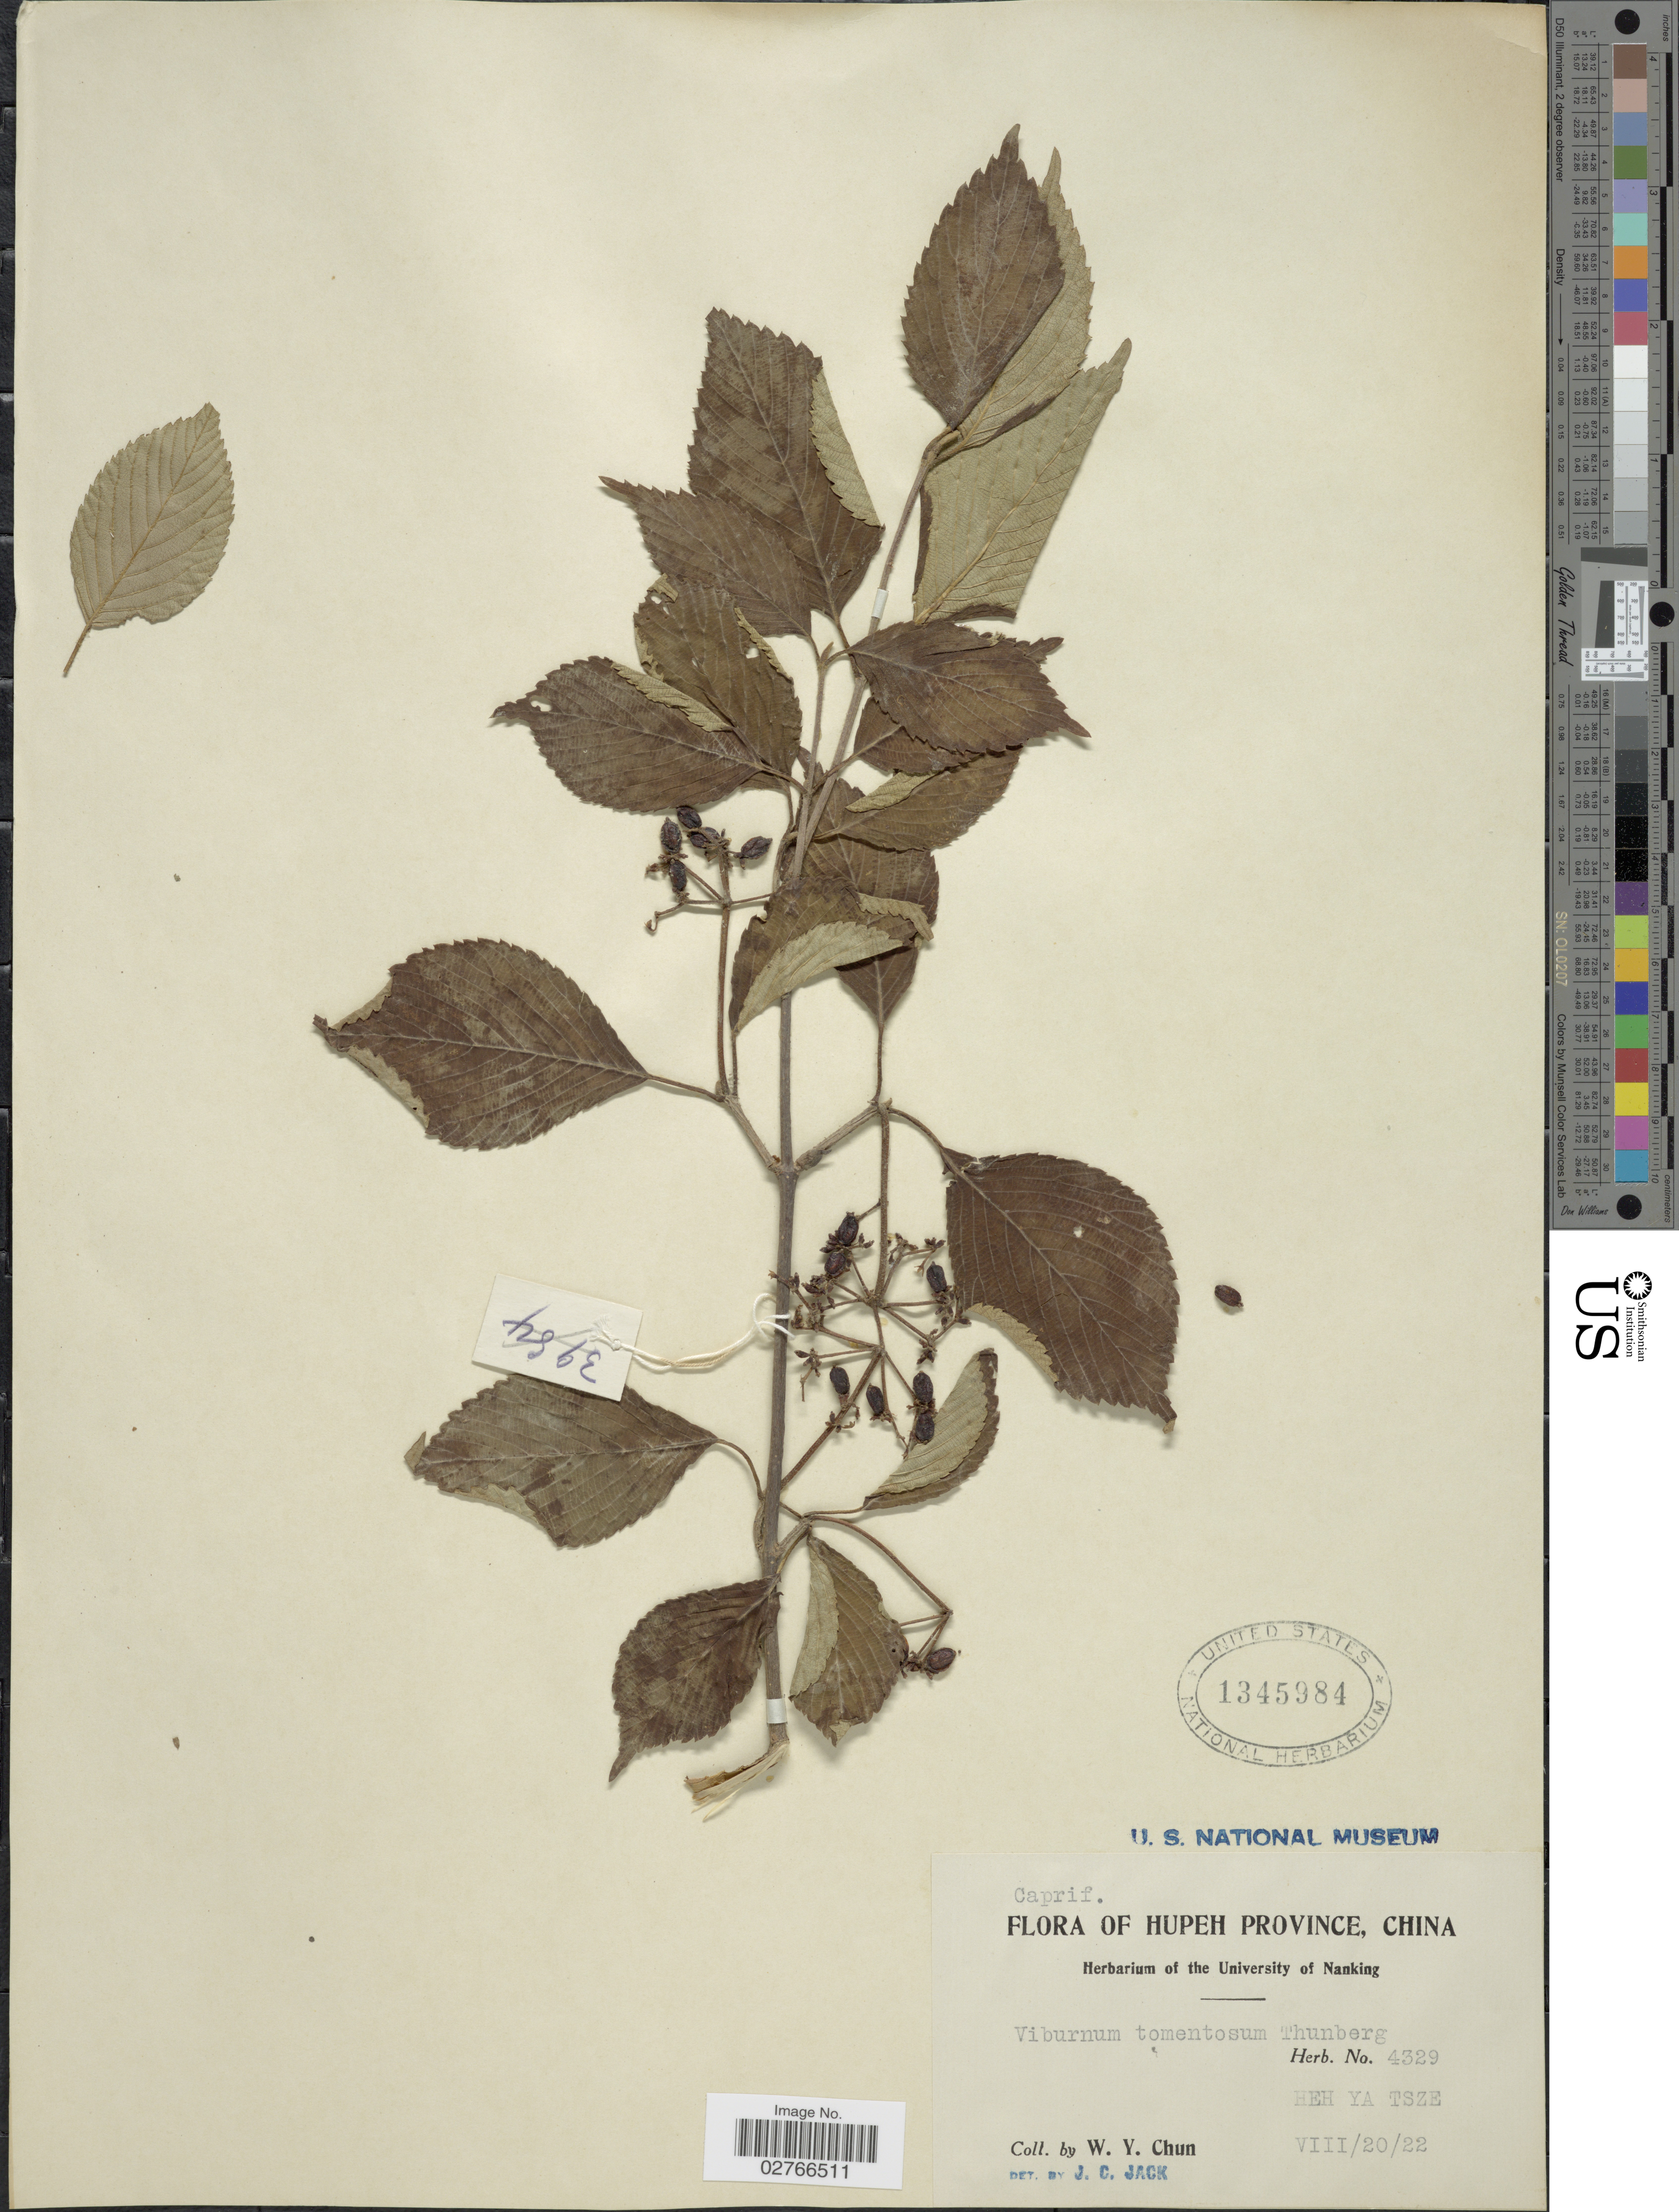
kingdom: Plantae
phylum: Tracheophyta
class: Magnoliopsida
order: Dipsacales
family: Viburnaceae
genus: Viburnum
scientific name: Viburnum tomentosum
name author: Thunb.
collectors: W. Y. Chun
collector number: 4329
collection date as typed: Transcribed d/m/y: 20/8/22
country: China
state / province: Hubei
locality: Hupeh Province, Heh Ya Tsze.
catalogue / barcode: US 1345984